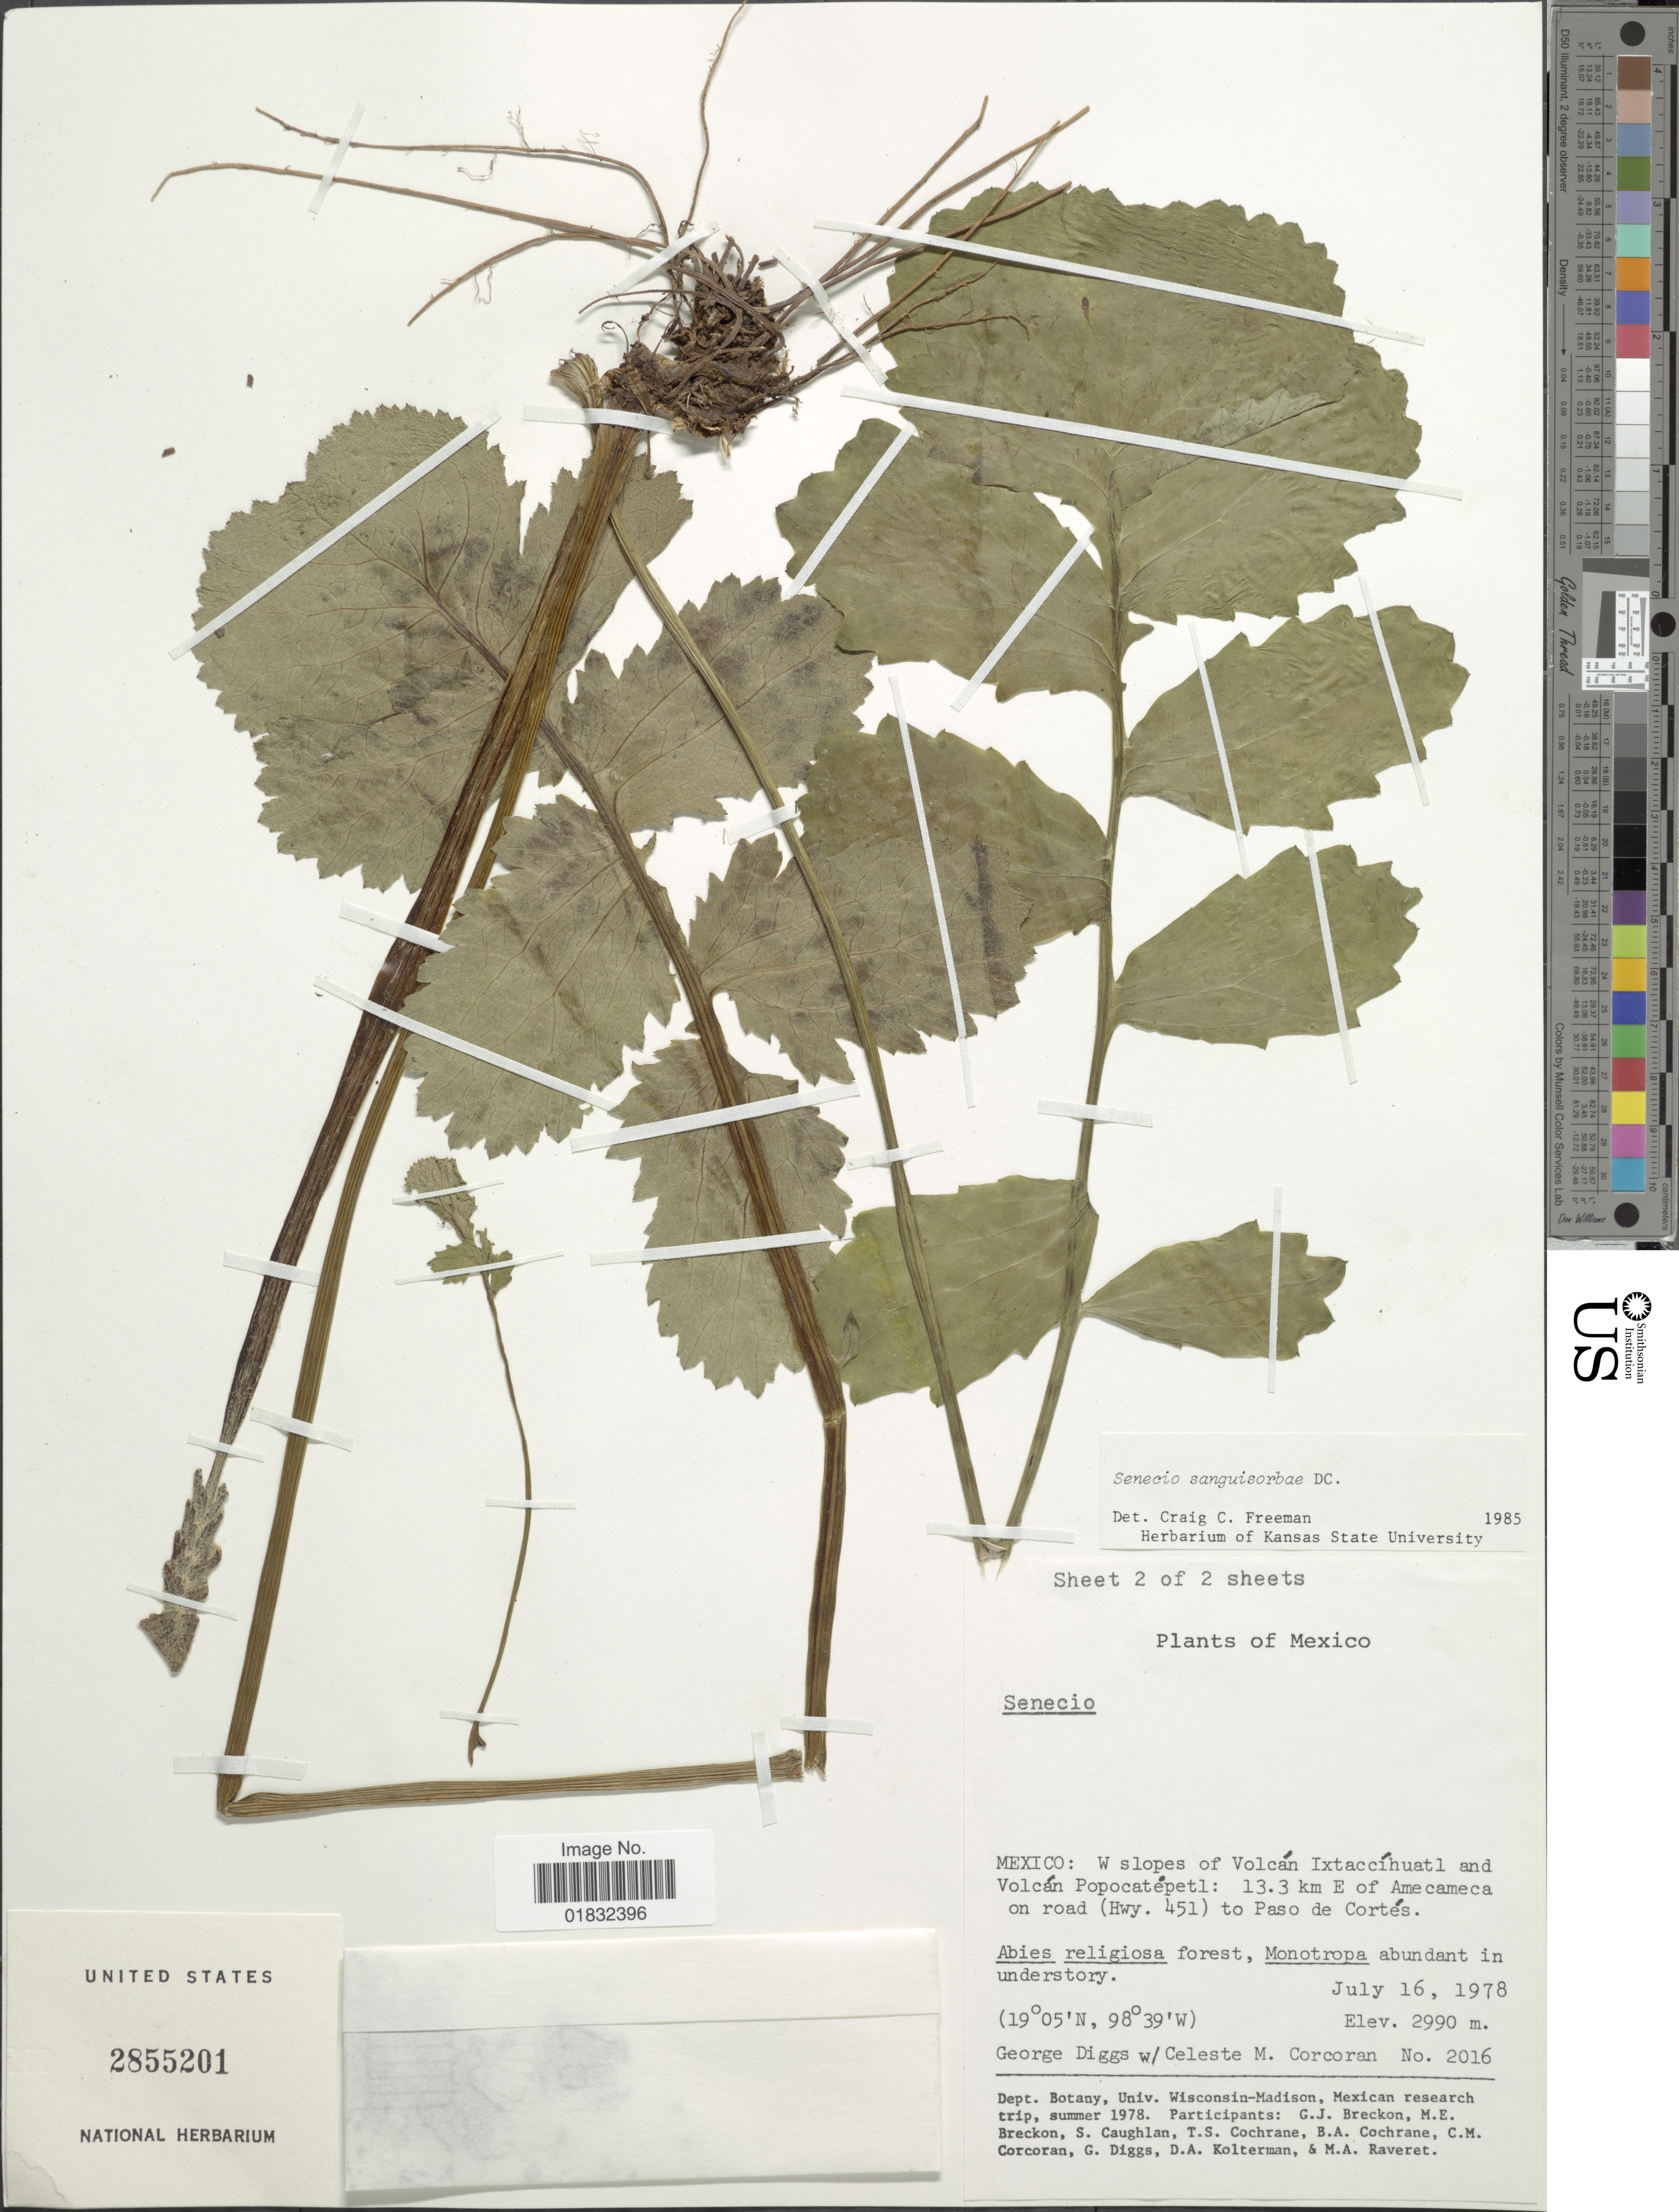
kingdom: Plantae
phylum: Tracheophyta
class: Magnoliopsida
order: Asterales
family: Asteraceae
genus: Packera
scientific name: Packera sanguisorbae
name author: (DC.) C. Jeffrey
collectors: G. Diggs & C. Corcoran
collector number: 2016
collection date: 1978-07-16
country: Mexico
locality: W slopes of Volcán Ixtaccíhuatl and Volc'n Popocatépetl: 13.3 km E of Amecameca on road (Hwy. 451) to Paso de Cortés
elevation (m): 2990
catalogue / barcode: US 2855201